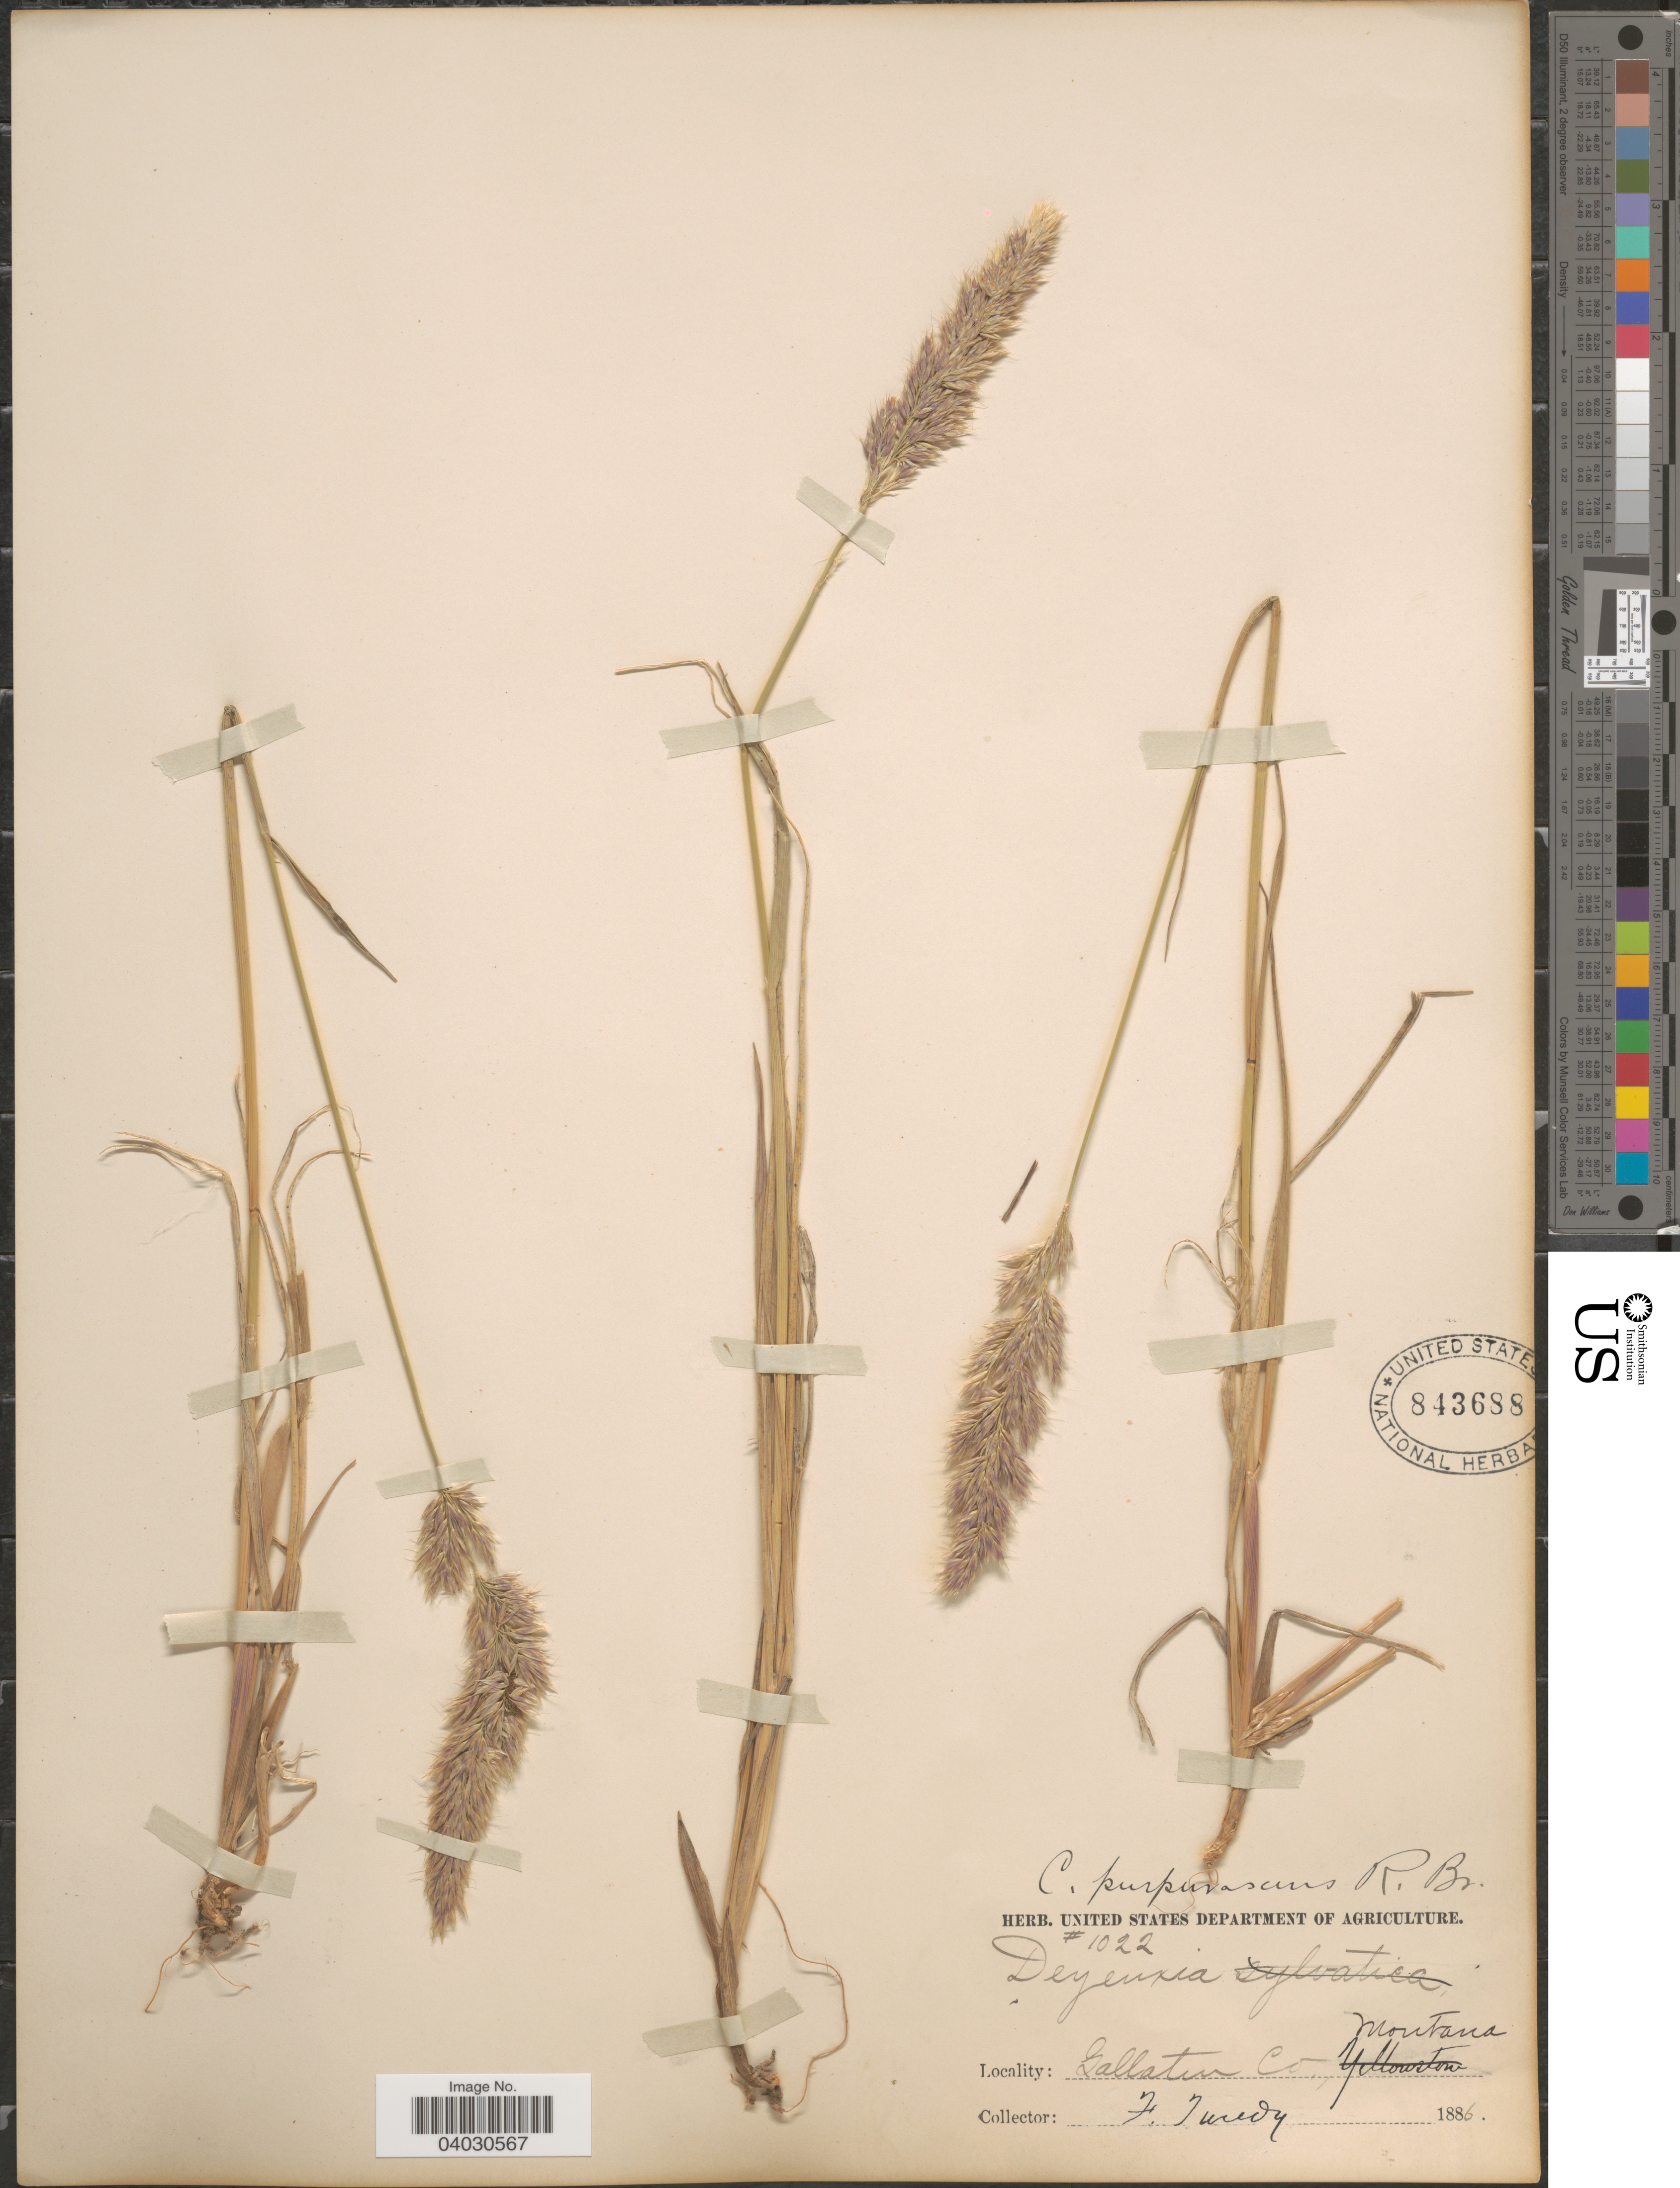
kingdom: Plantae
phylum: Tracheophyta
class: Liliopsida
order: Poales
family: Poaceae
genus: Calamagrostis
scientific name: Calamagrostis purpurascens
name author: R. Br.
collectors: F. Tweedy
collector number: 1022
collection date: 1886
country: United States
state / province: Montana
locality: Gallatin Co.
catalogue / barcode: US 843688